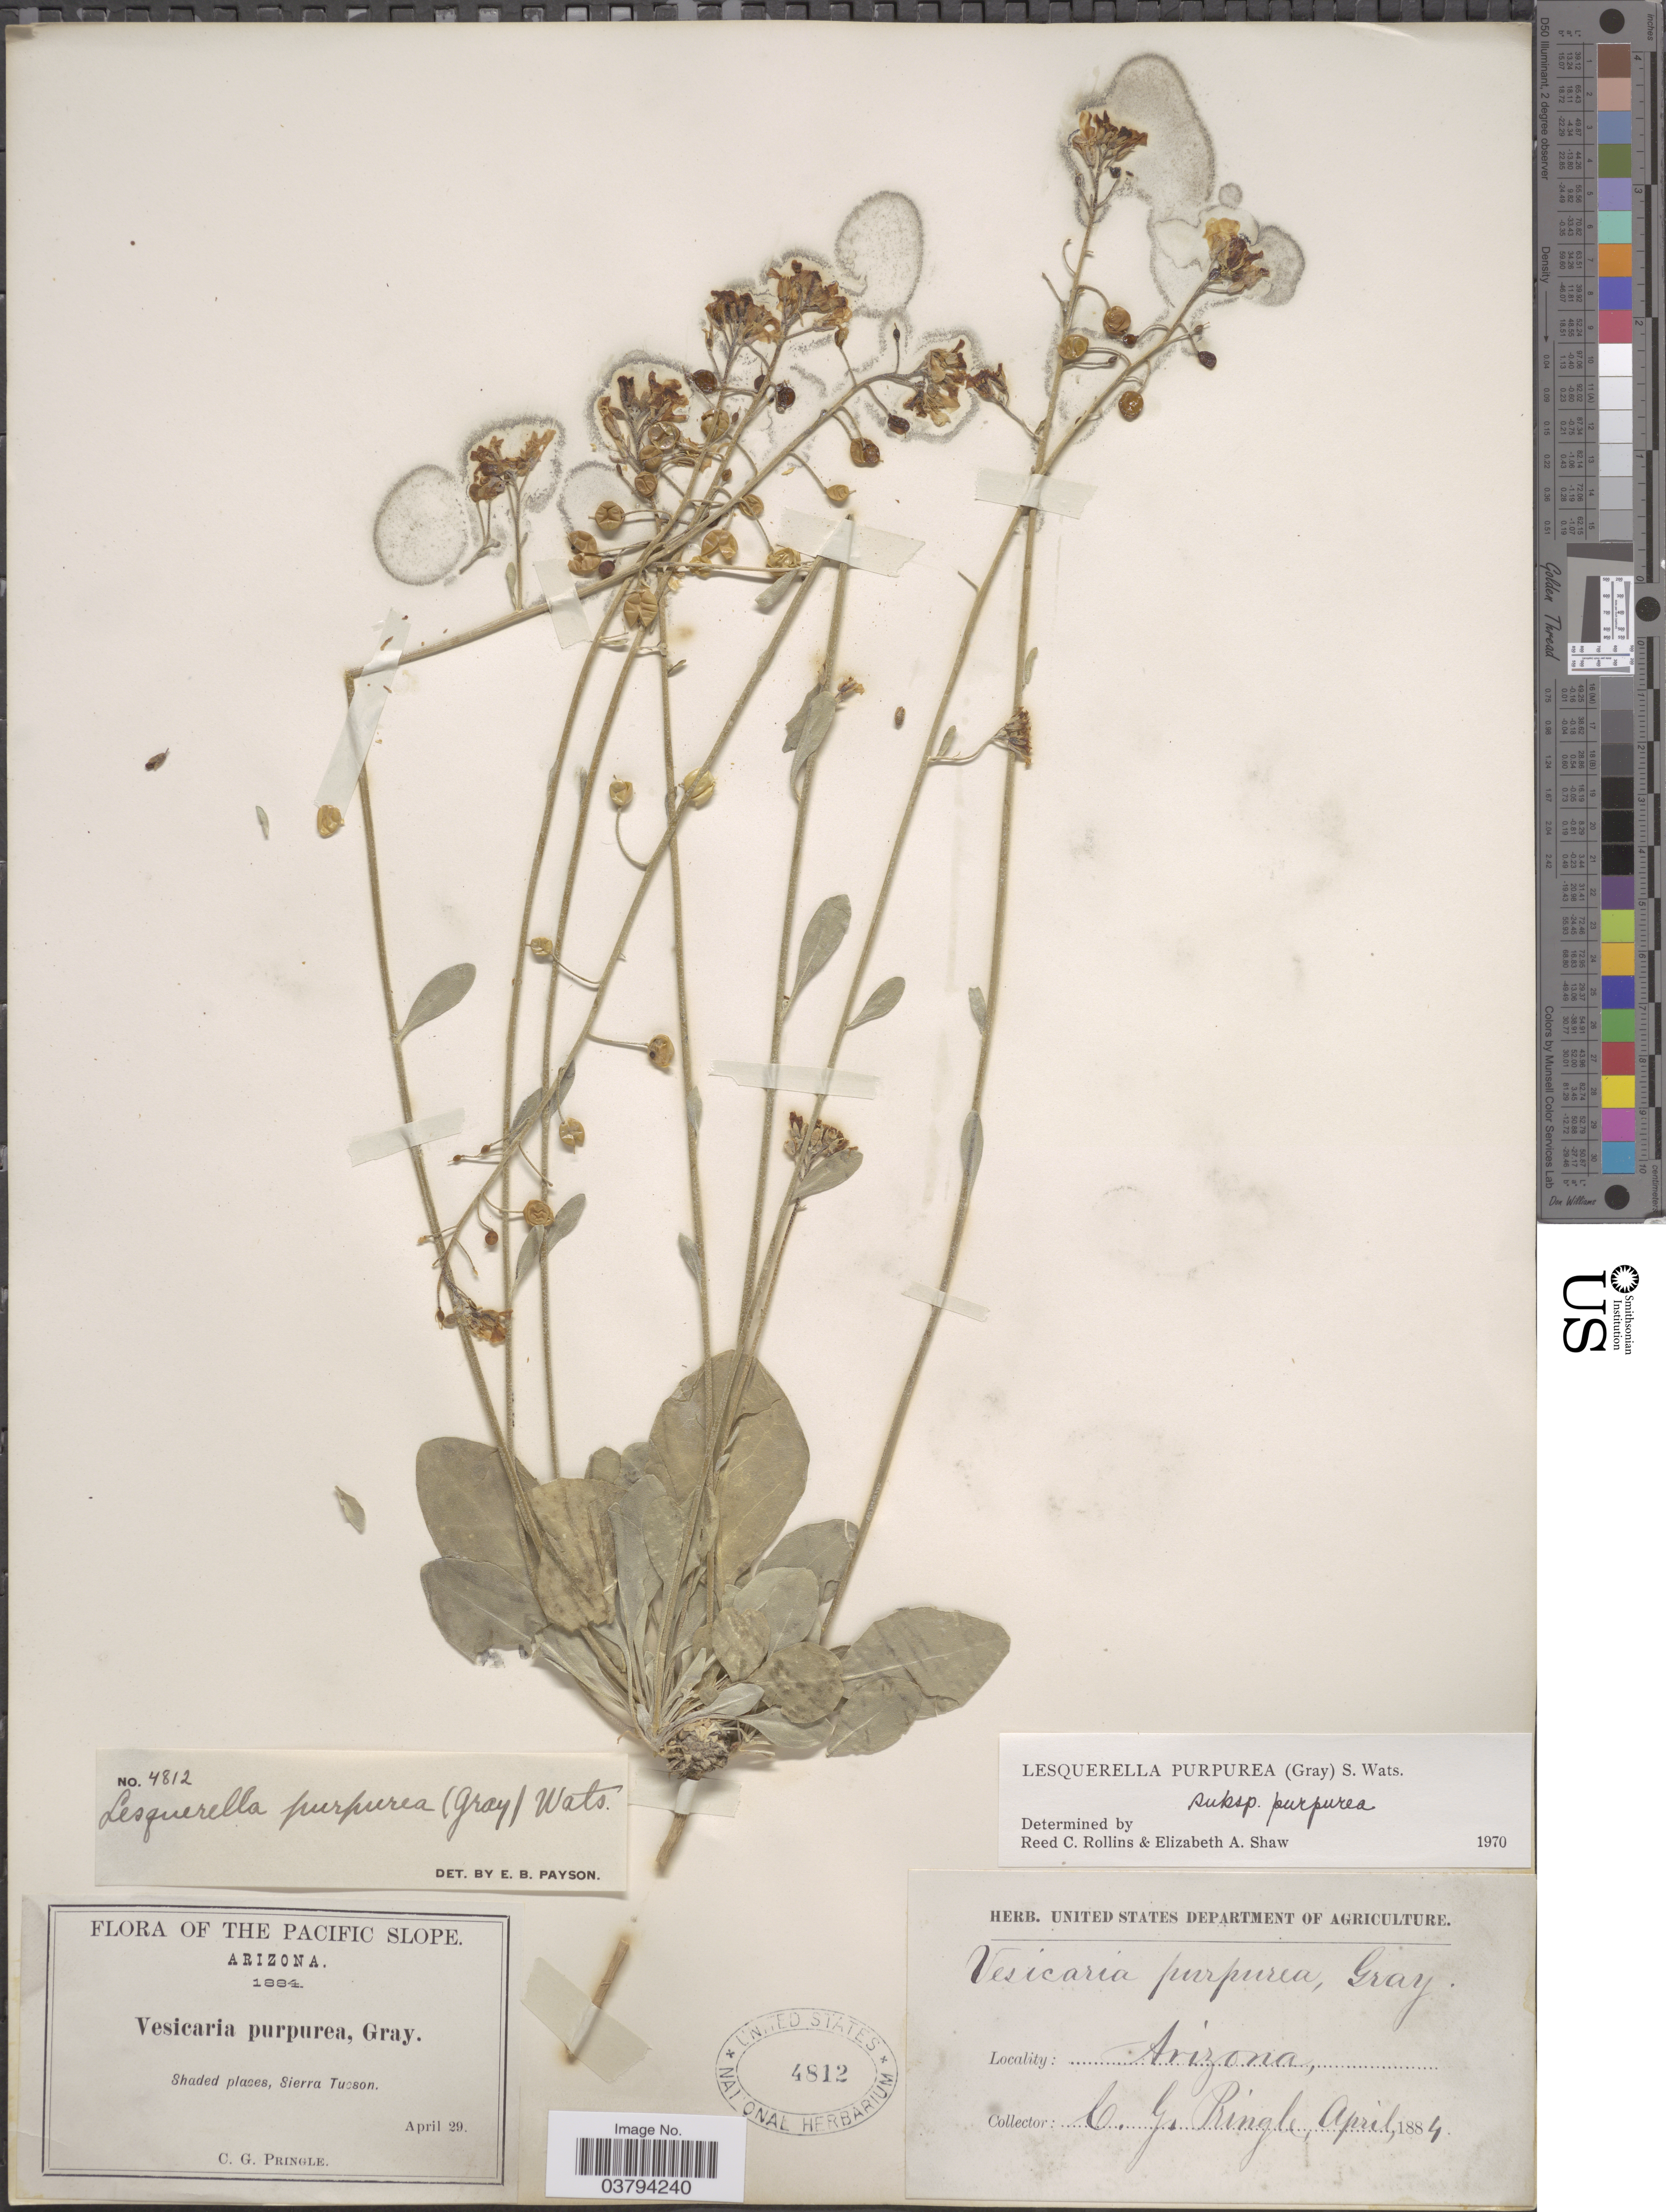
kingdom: Plantae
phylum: Tracheophyta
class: Magnoliopsida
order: Brassicales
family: Brassicaceae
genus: Lesquerella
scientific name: Lesquerella purpurea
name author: (A. Gray) S. Watson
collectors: C. G. Pringle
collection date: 1884-04-29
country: United States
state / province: Arizona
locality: The Pacific Slope. Shaded places, Sierra Tucson.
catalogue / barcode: US 4812